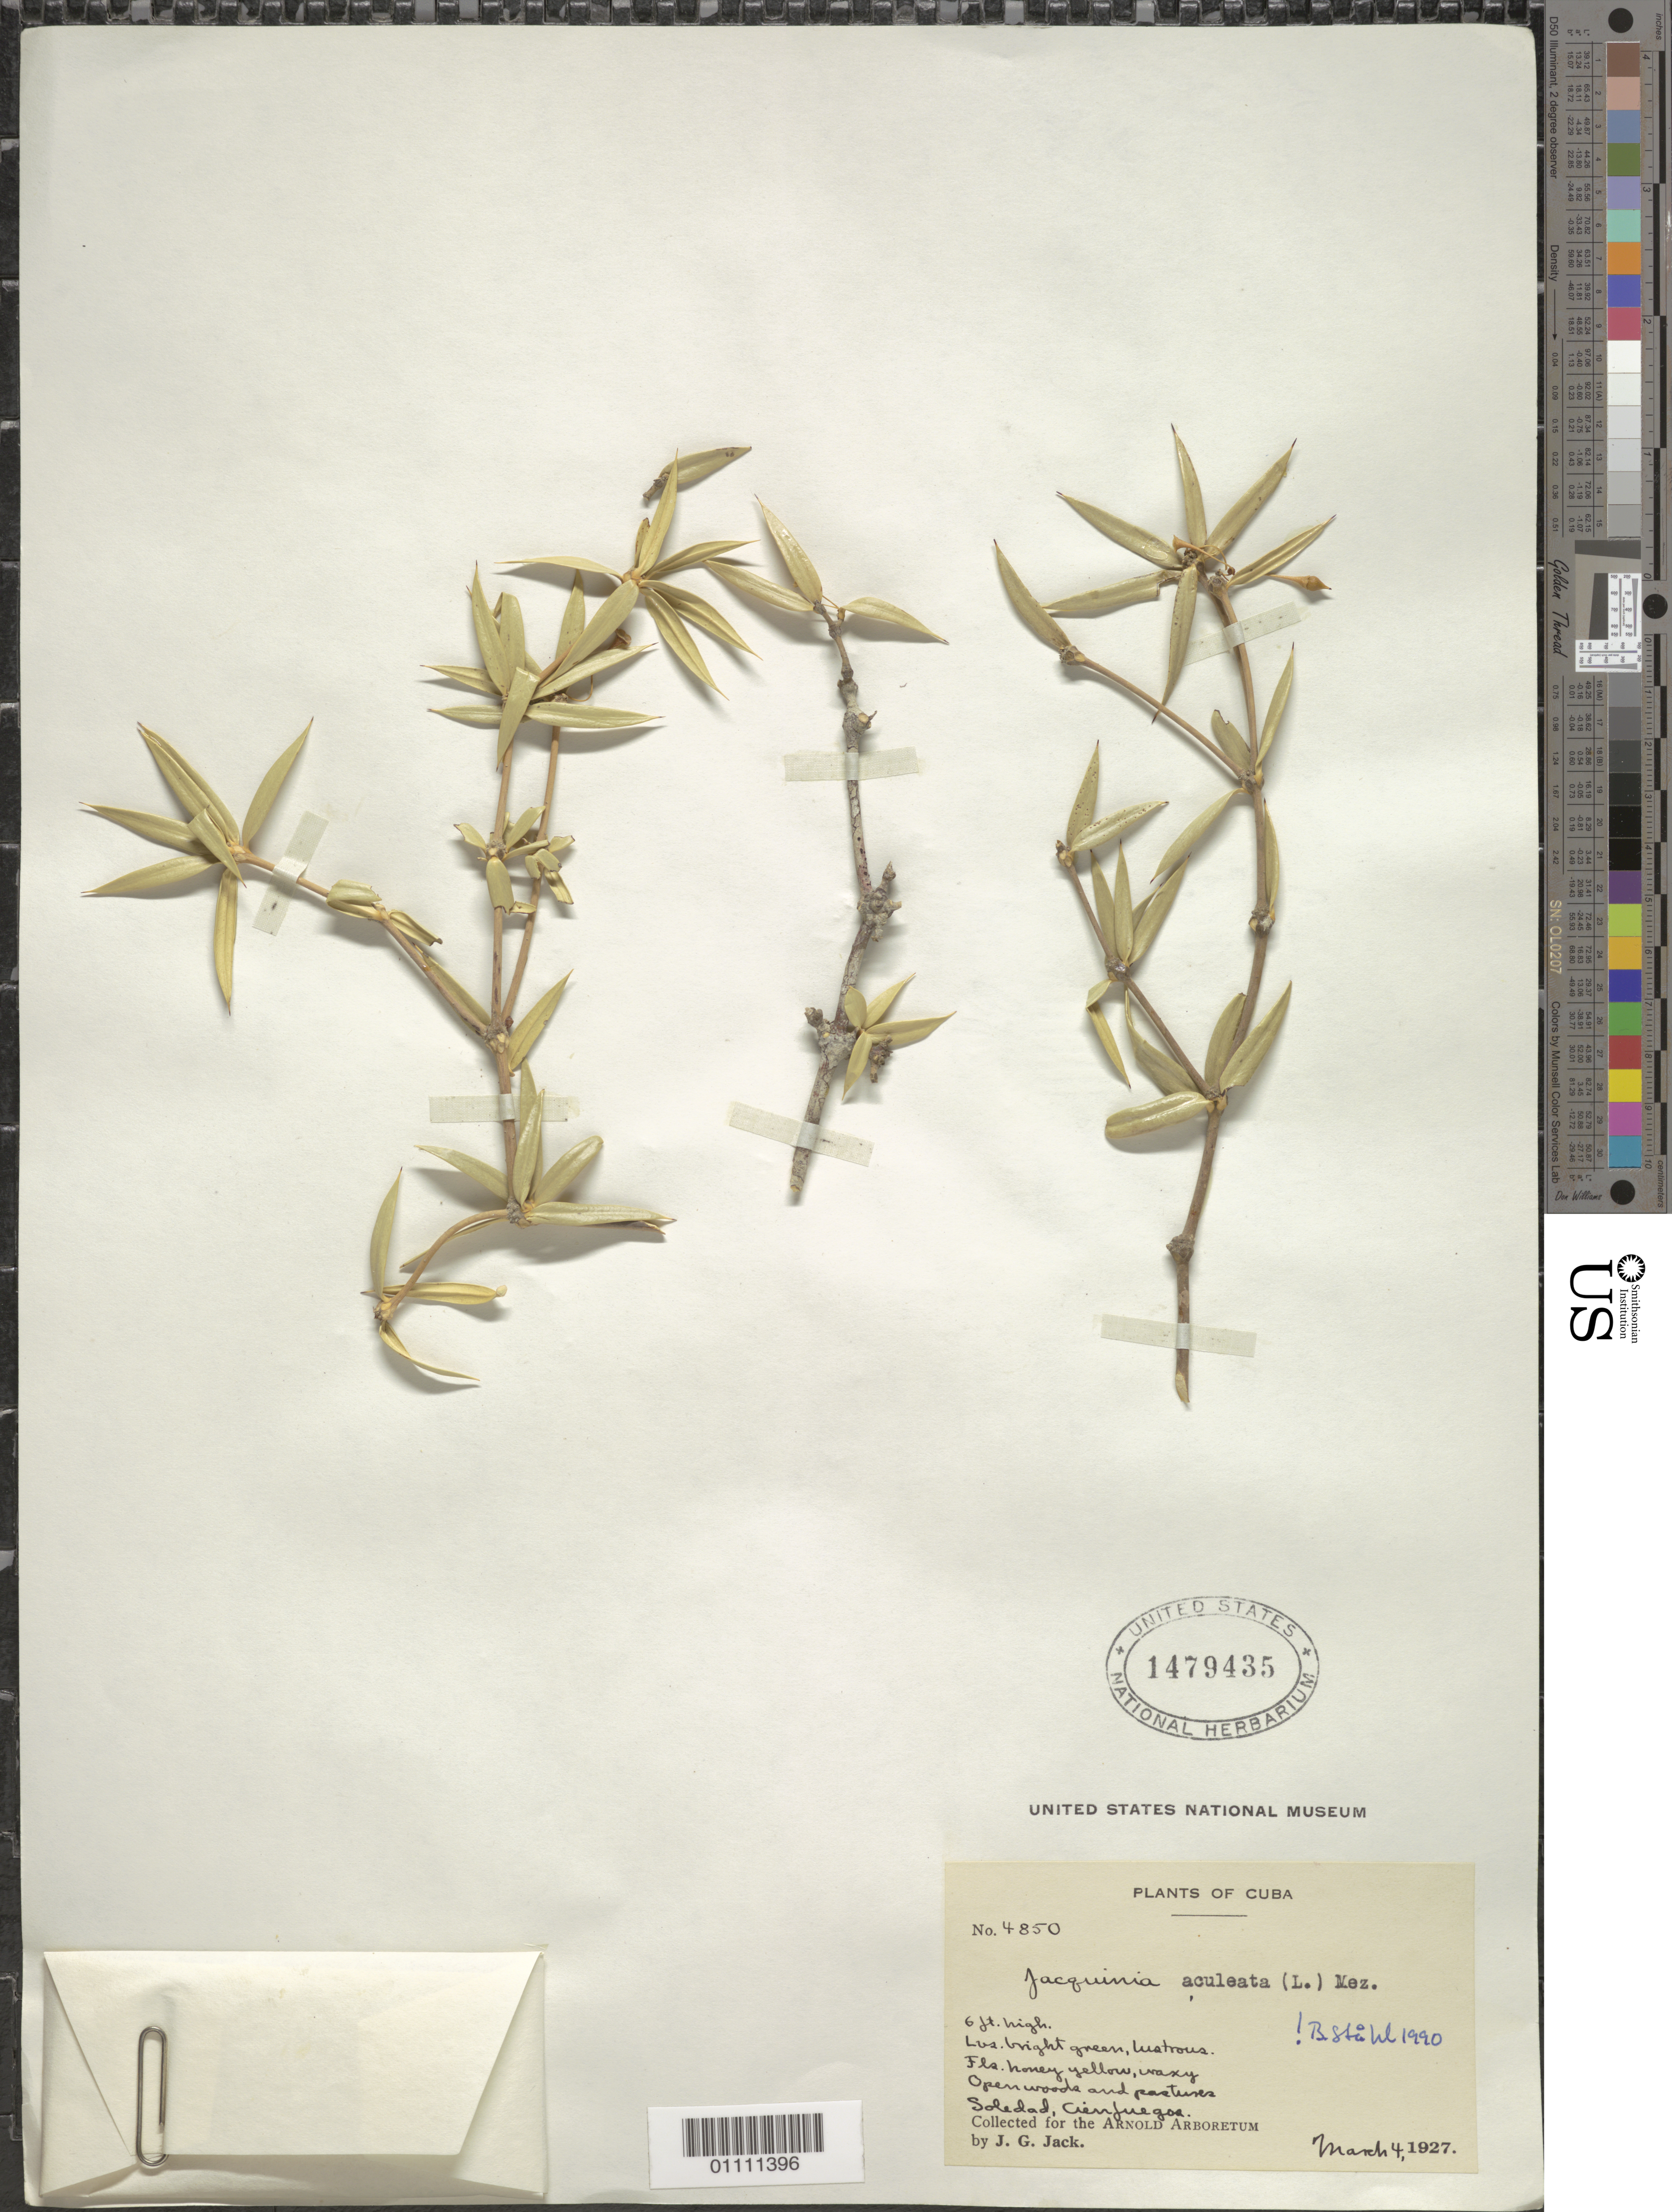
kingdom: Plantae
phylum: Tracheophyta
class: Magnoliopsida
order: Ericales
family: Primulaceae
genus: Jacquinia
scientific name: Jacquinia aculeata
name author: (L.) Mez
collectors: J. G. Jack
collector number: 4850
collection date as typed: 04 Mar 1927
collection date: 1927-03-04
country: Cuba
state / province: Cienfuegos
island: Cuba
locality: Open woods and pastures, Soledad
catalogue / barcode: US 1479435